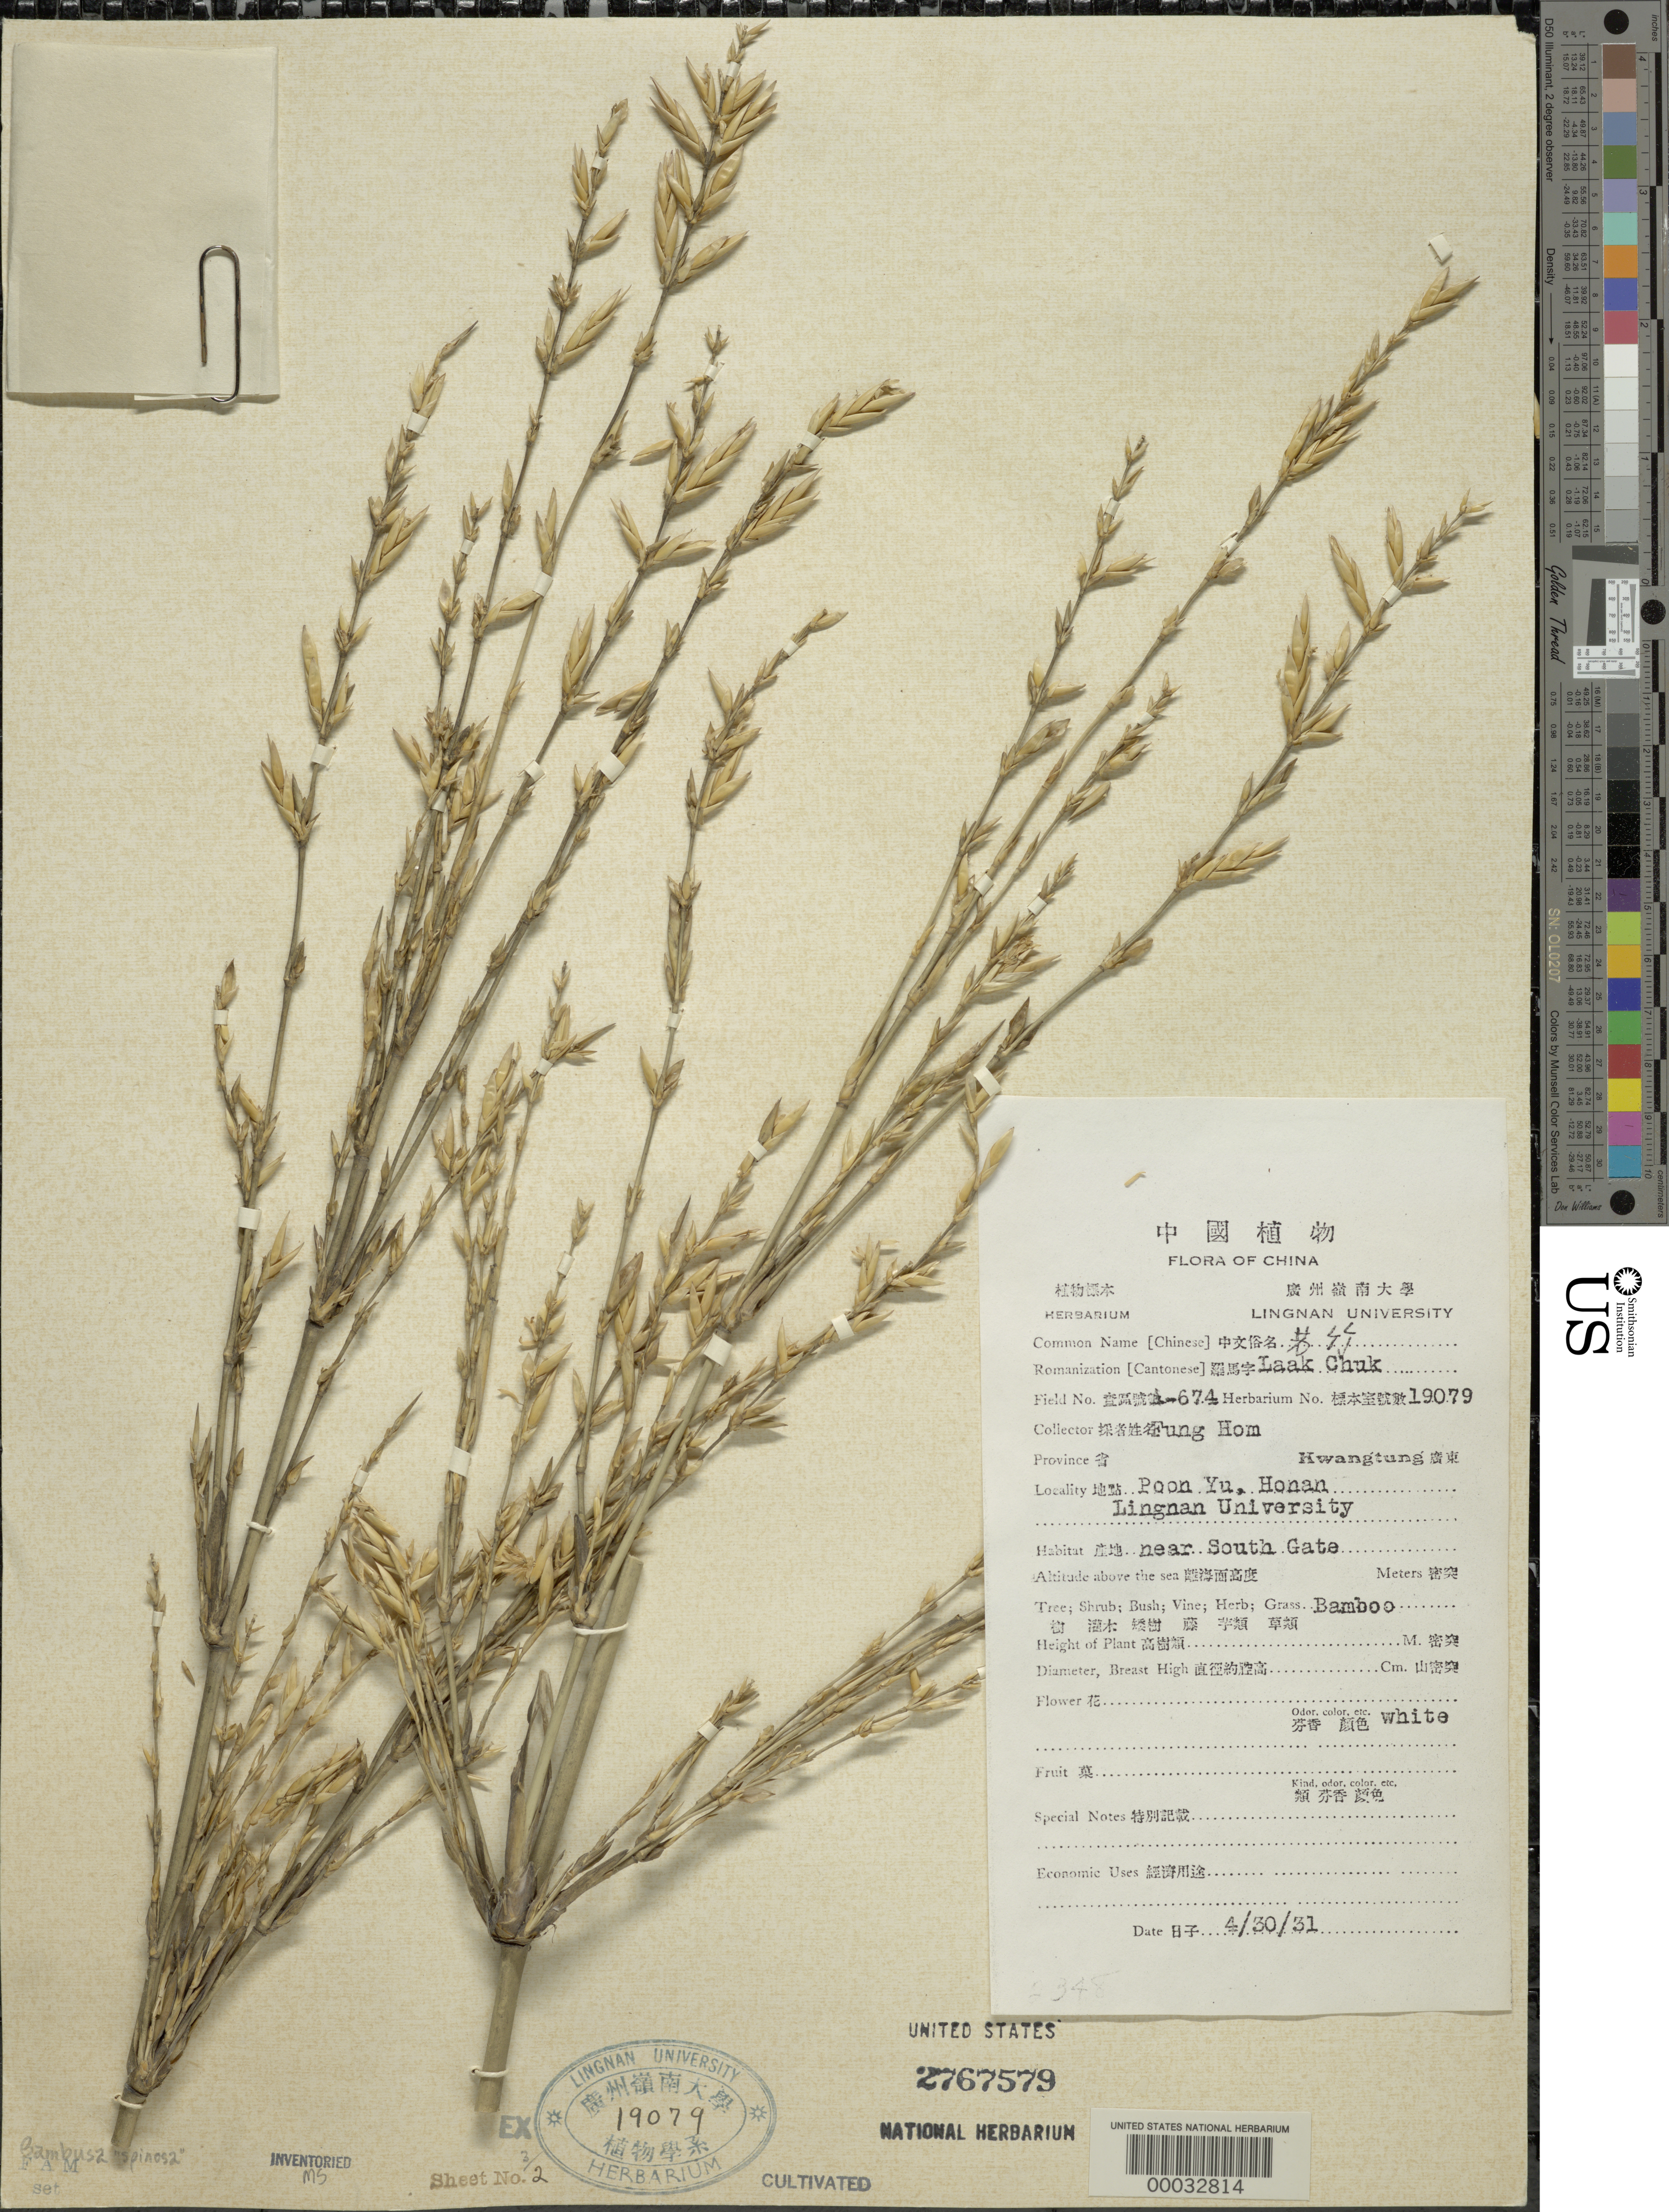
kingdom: Plantae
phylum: Tracheophyta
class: Liliopsida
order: Poales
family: Poaceae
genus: Bambusa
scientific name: Bambusa spinosa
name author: Roxb.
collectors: H. L. Fung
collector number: A-674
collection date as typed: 30 Apr 1931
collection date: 1931-04-30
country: China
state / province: Guangdong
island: Honam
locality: Lingnan University Bamboo Garden, Poon Yu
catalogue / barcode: US 2767579